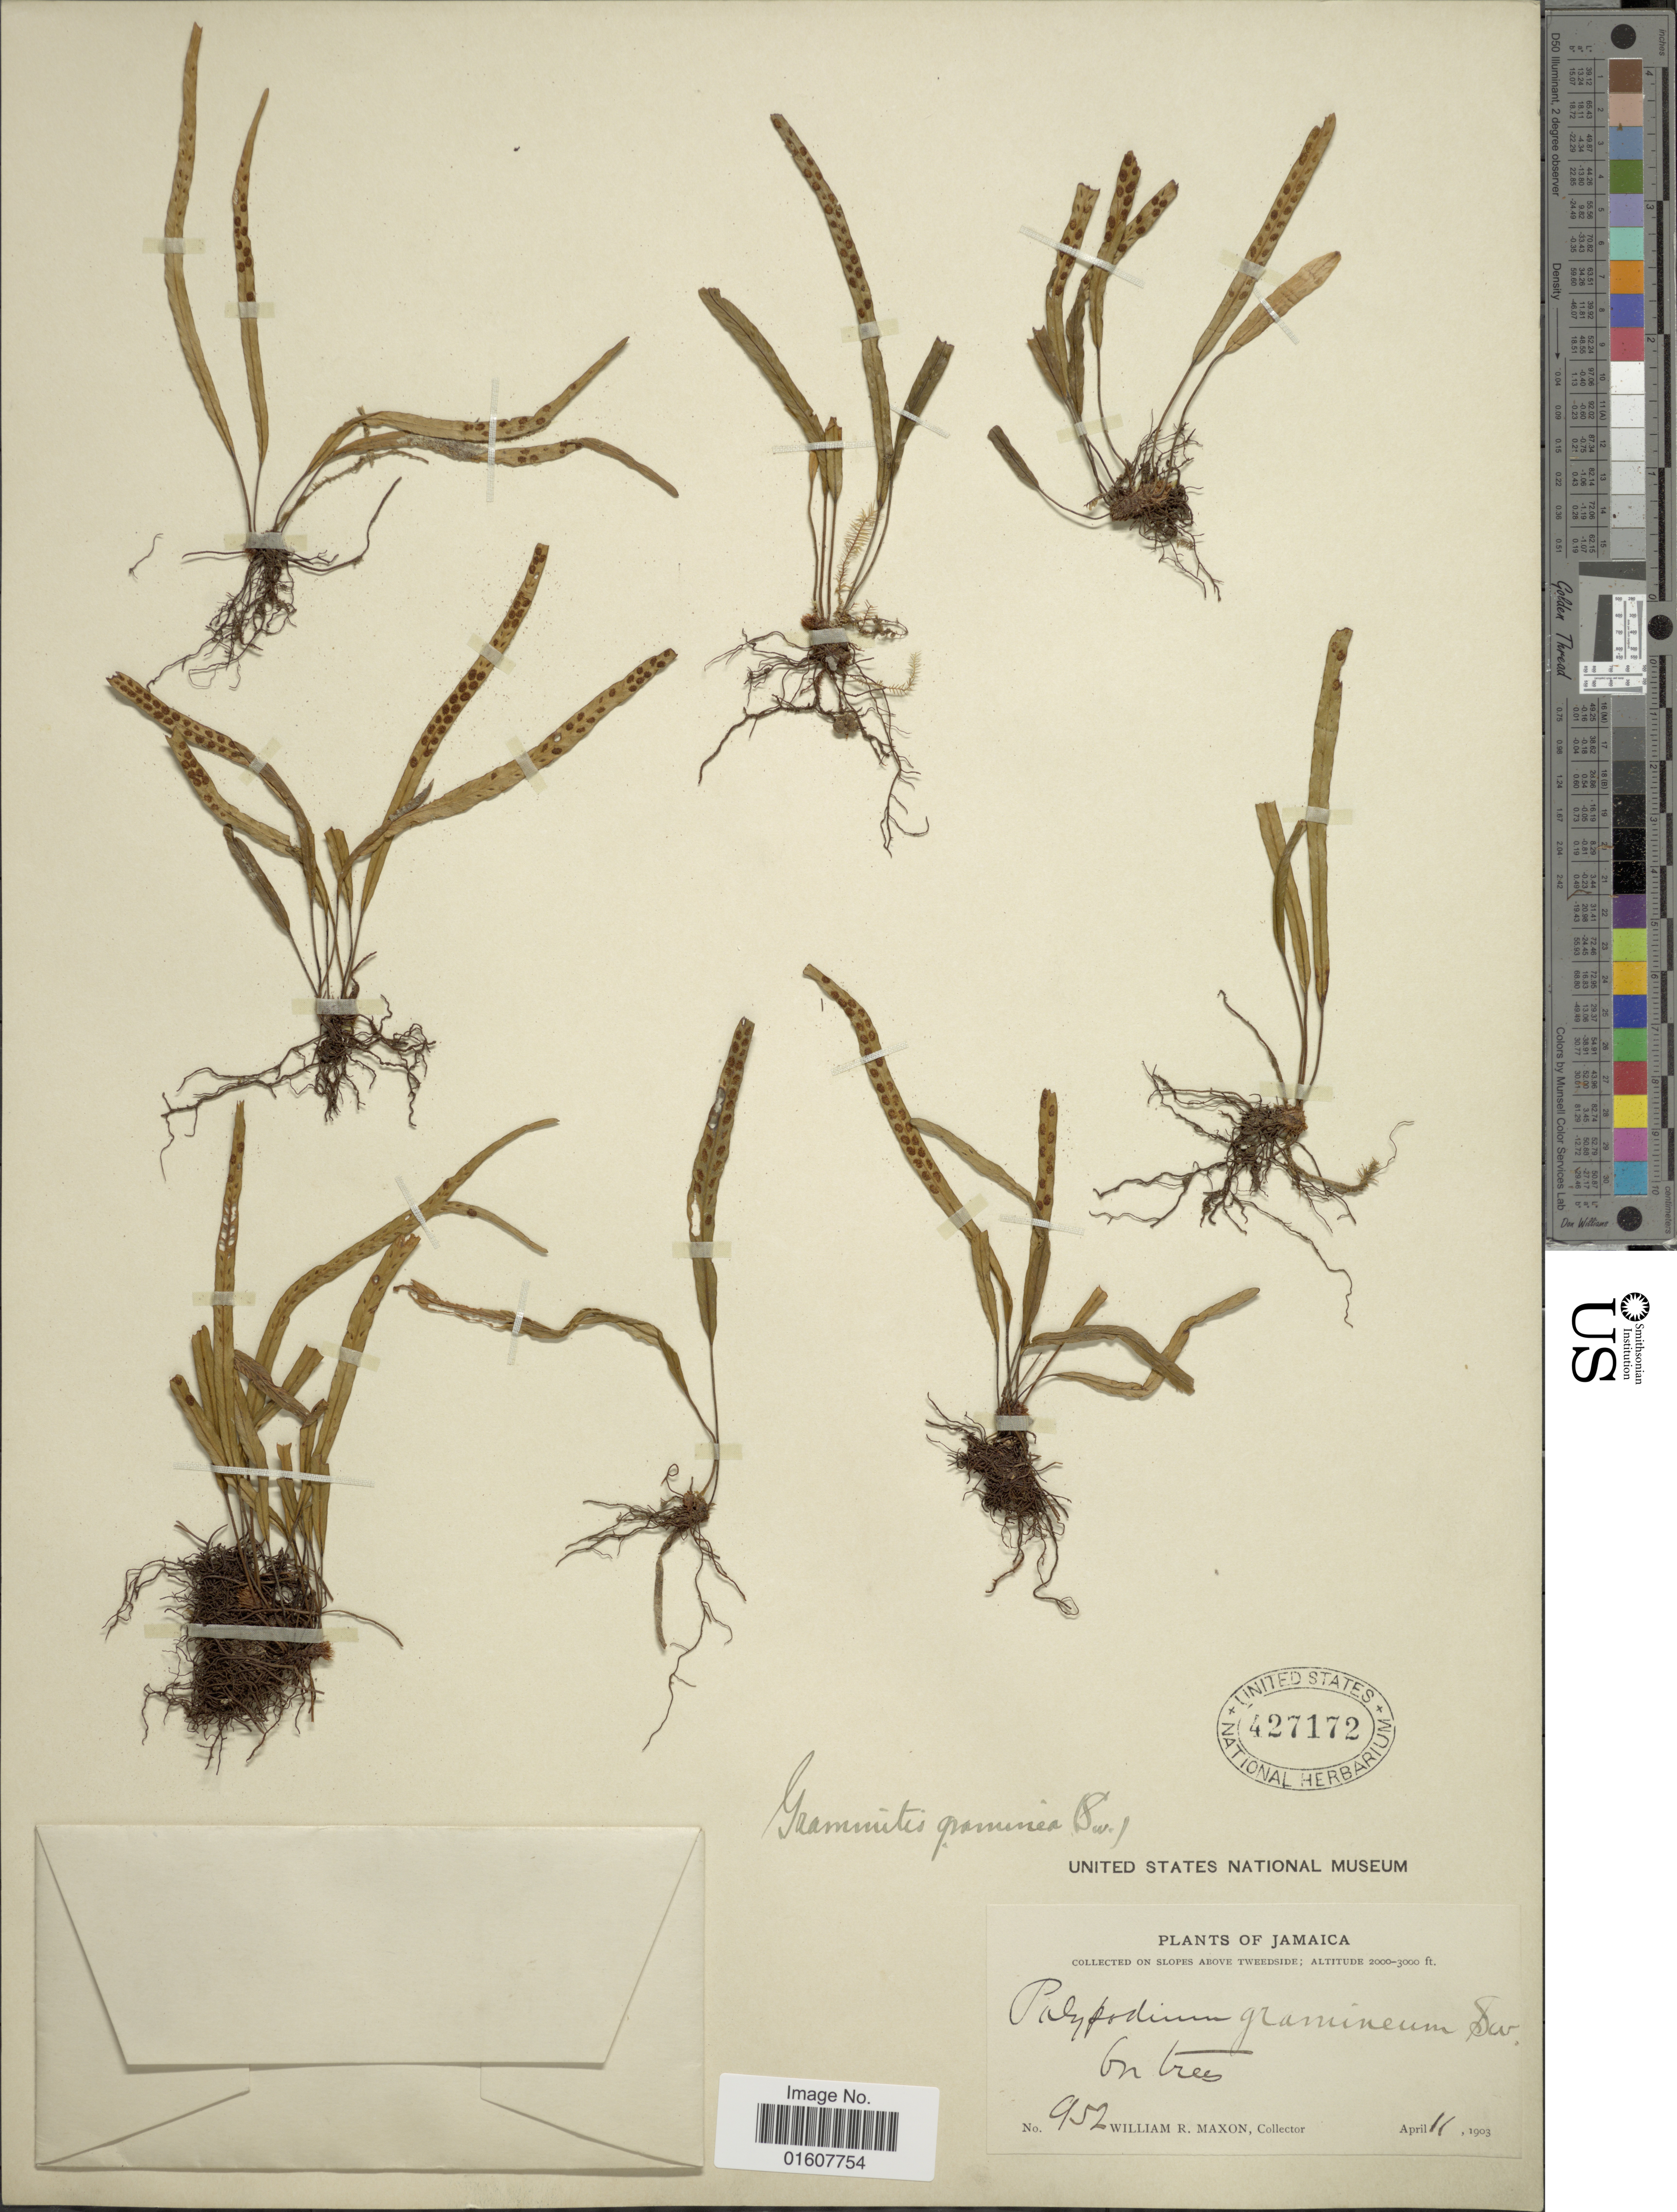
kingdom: Plantae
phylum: Tracheophyta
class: Polypodiopsida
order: Polypodiales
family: Polypodiaceae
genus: Lomaphlebia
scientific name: Lomaphlebia linearis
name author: (Sw.) J. Sm.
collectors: W. R. Maxon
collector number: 952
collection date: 1903-04-11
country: Jamaica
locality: On slopes above Tweeside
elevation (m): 610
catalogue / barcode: US 427172